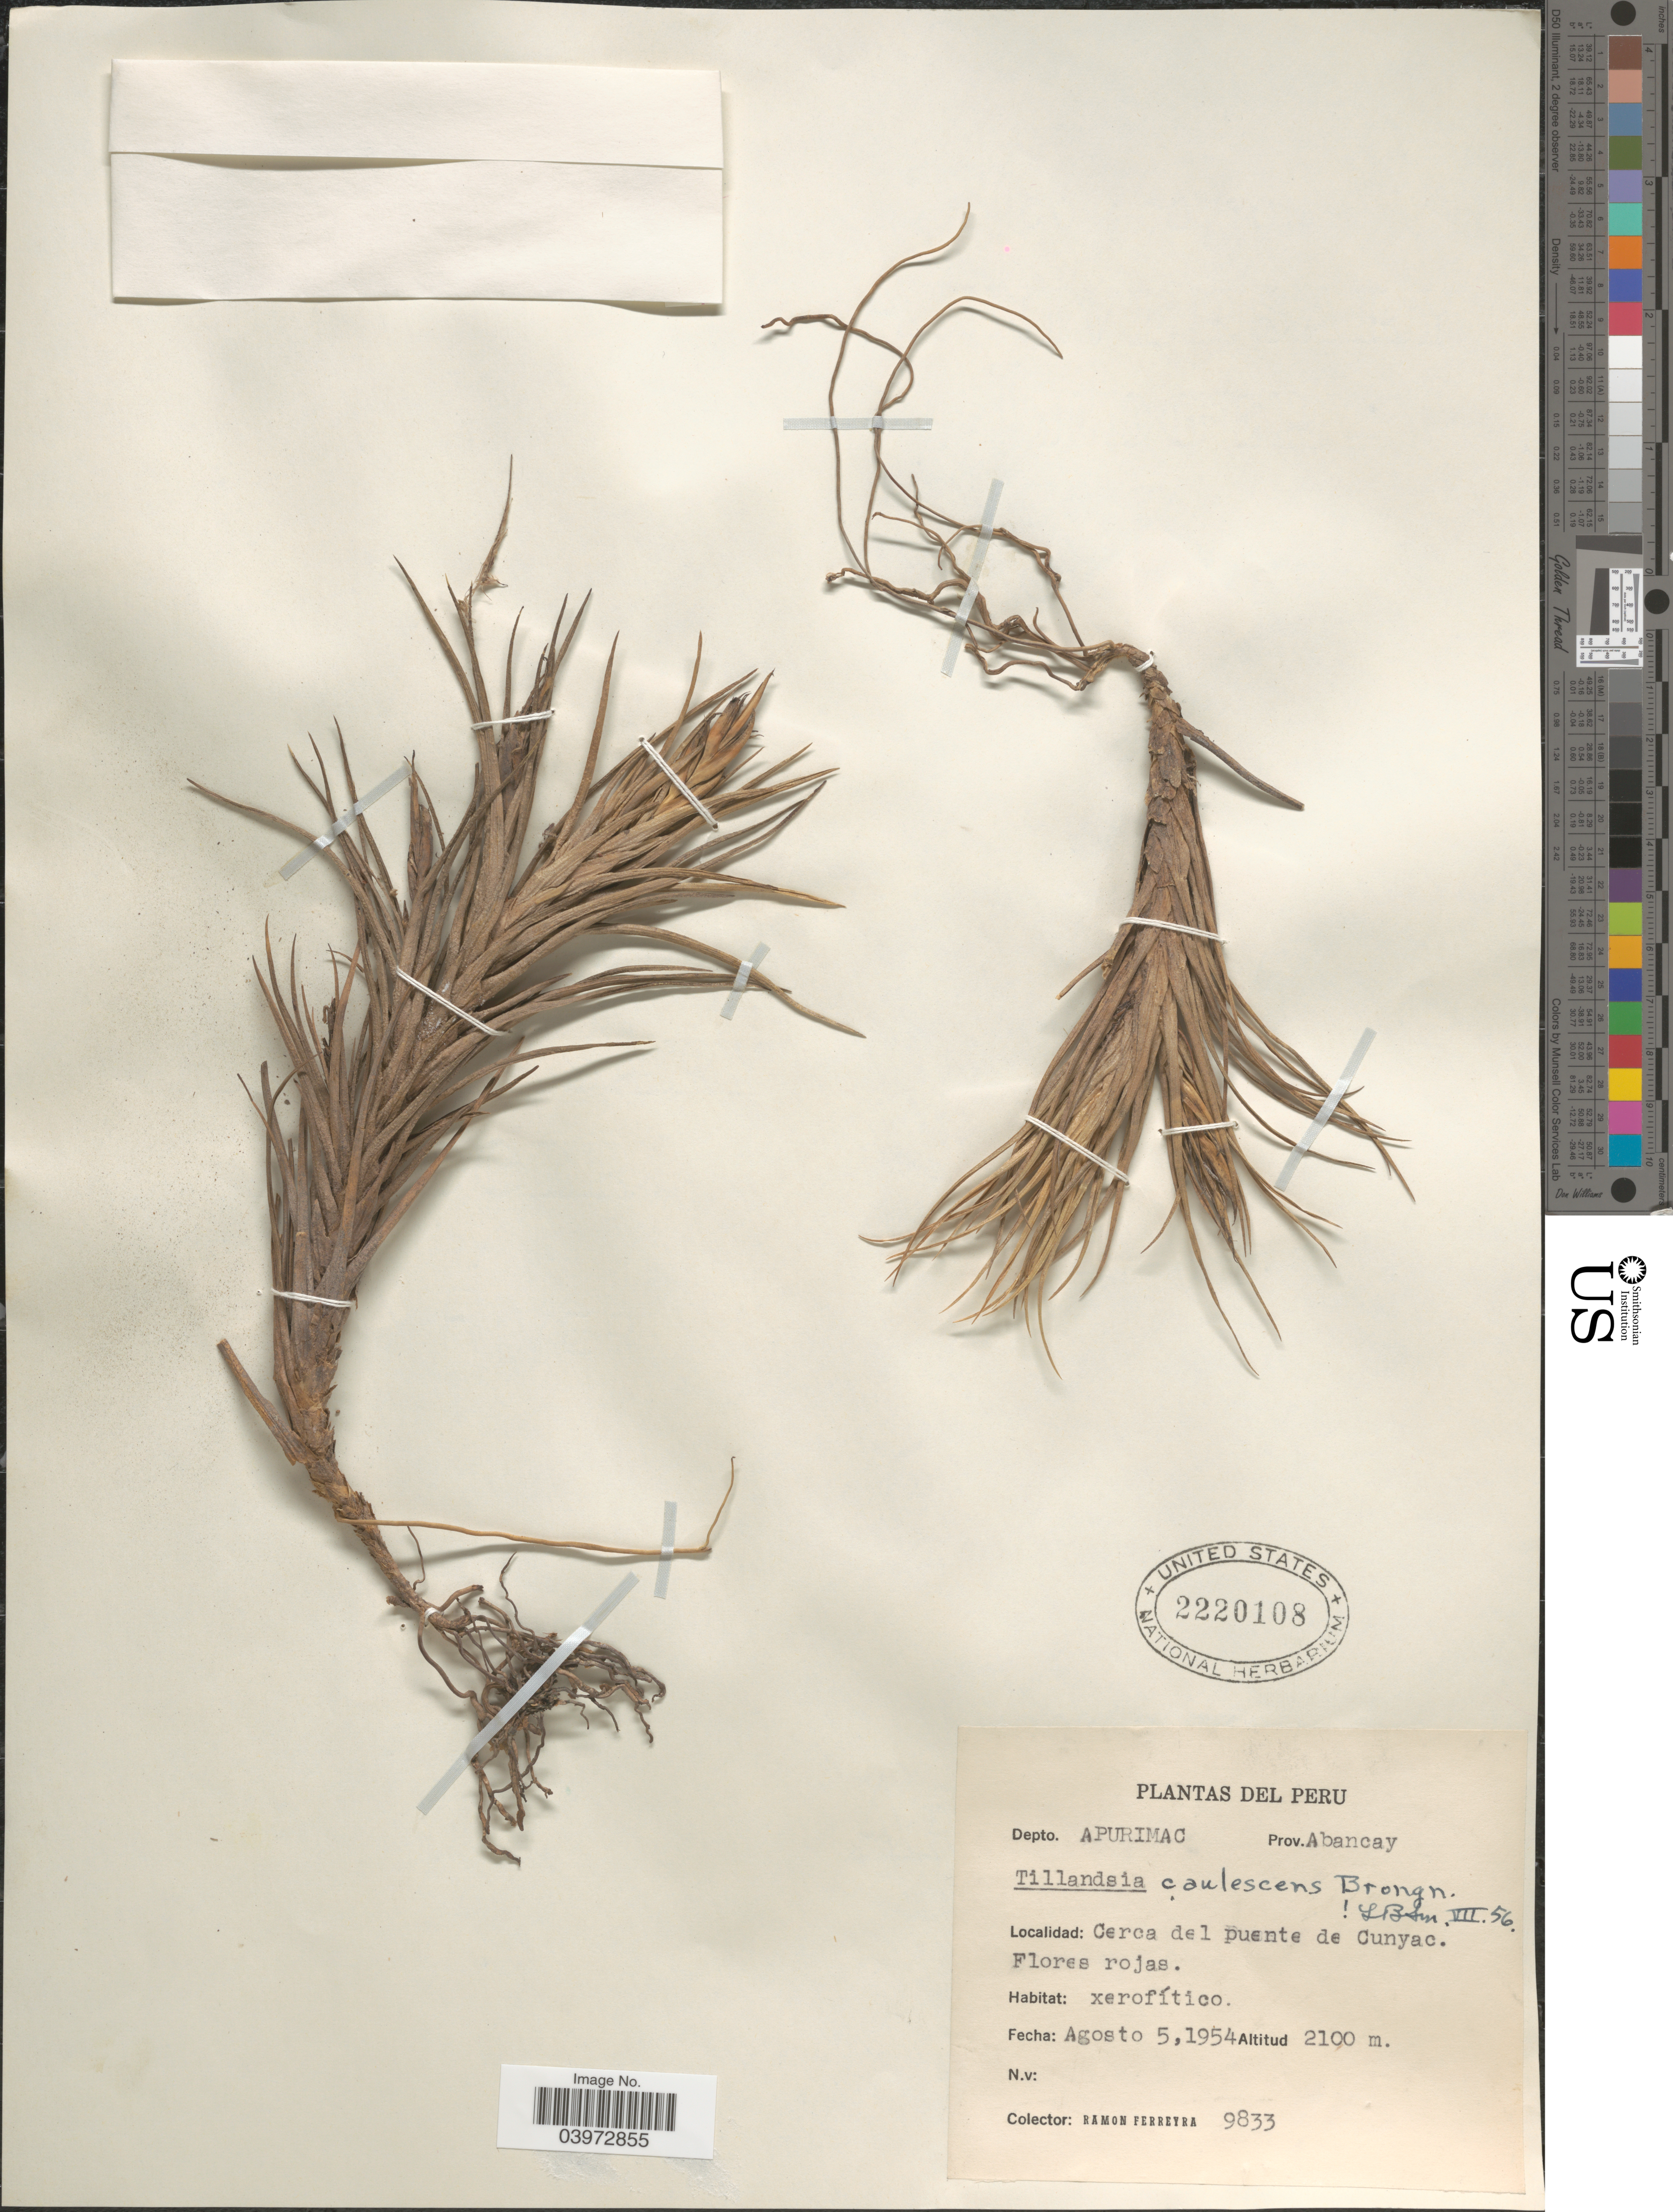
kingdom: Plantae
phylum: Tracheophyta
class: Liliopsida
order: Poales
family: Bromeliaceae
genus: Tillandsia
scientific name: Tillandsia caulescens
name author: Brongn. ex Baker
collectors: R. A. Ferreyra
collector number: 9833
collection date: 1954-08-05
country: Peru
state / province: Apurímac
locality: Depto. Apurimac. Prov. Abancay. Cerca del puente de Cunyac.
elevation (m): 2100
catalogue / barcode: US 2220108